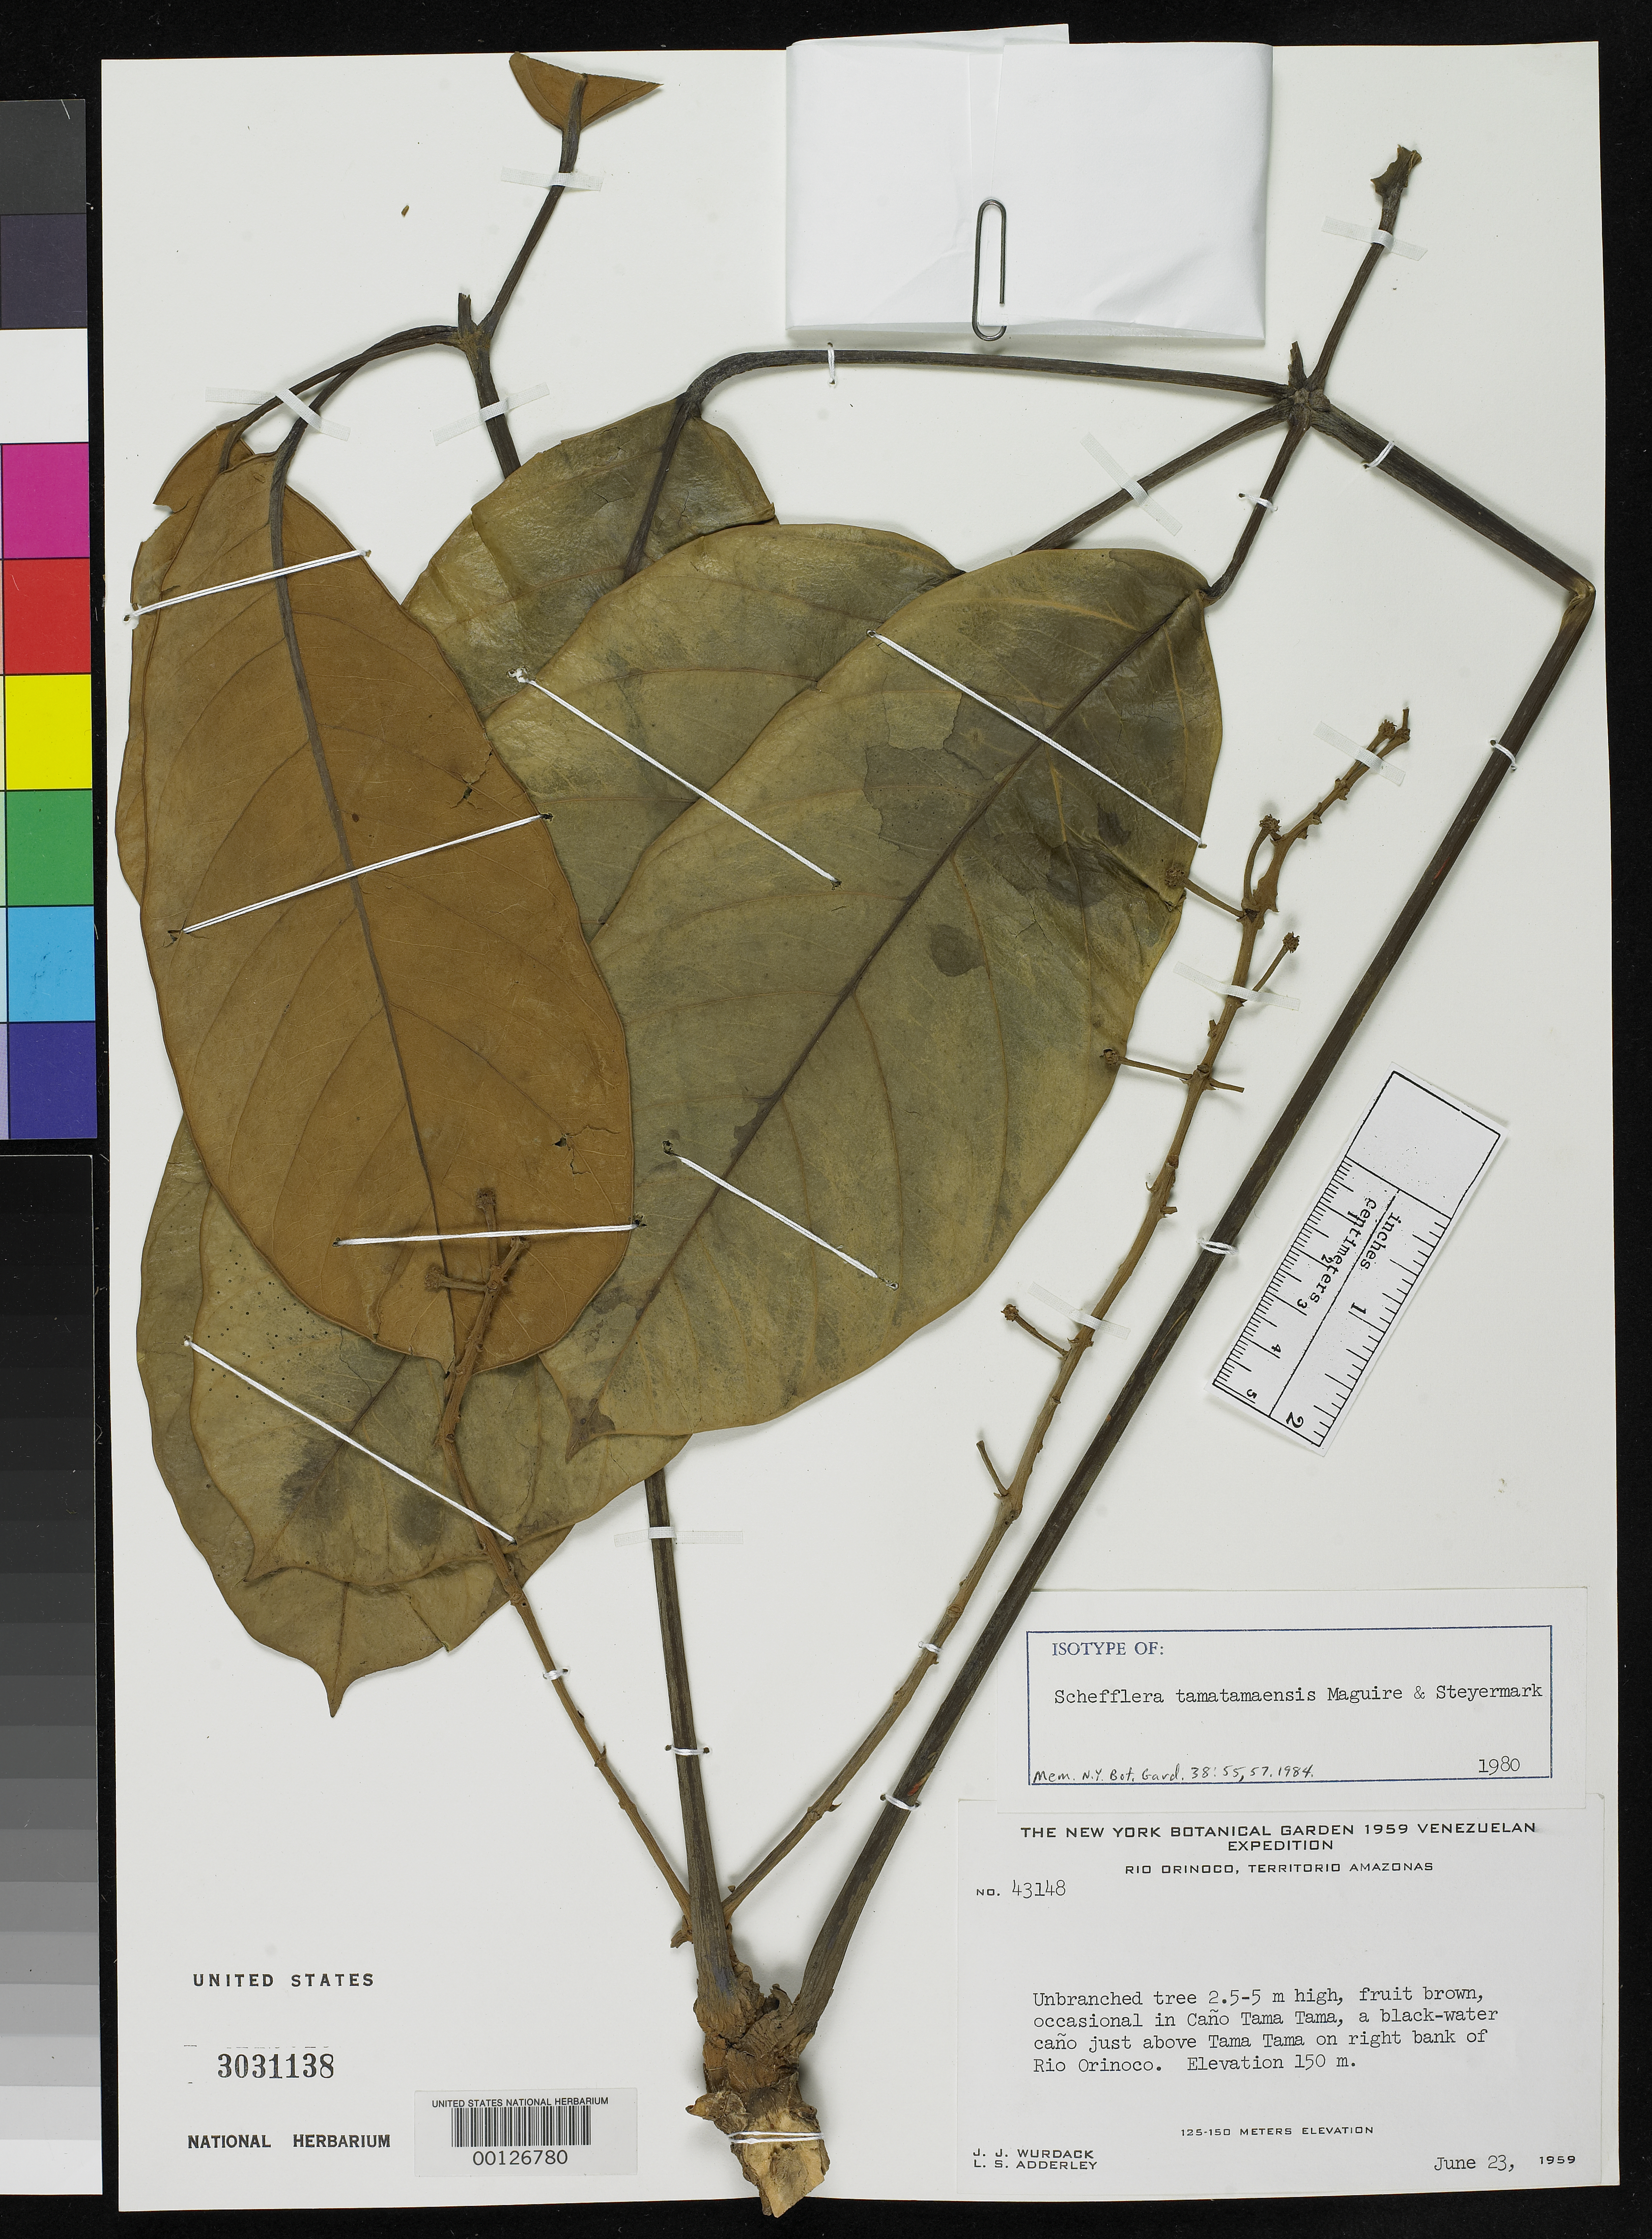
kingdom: Plantae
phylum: Tracheophyta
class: Magnoliopsida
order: Apiales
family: Araliaceae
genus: Schefflera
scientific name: Schefflera tamatamaensis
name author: Maguire & Steyerm.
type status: Isotype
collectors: J. J. Wurdack & L. S. Adderley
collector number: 43148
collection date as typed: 23 Jun 1959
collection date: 1959-06-23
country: Venezuela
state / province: Amazonas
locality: Right bank of Rio Orinoco.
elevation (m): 150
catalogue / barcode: US 3031138